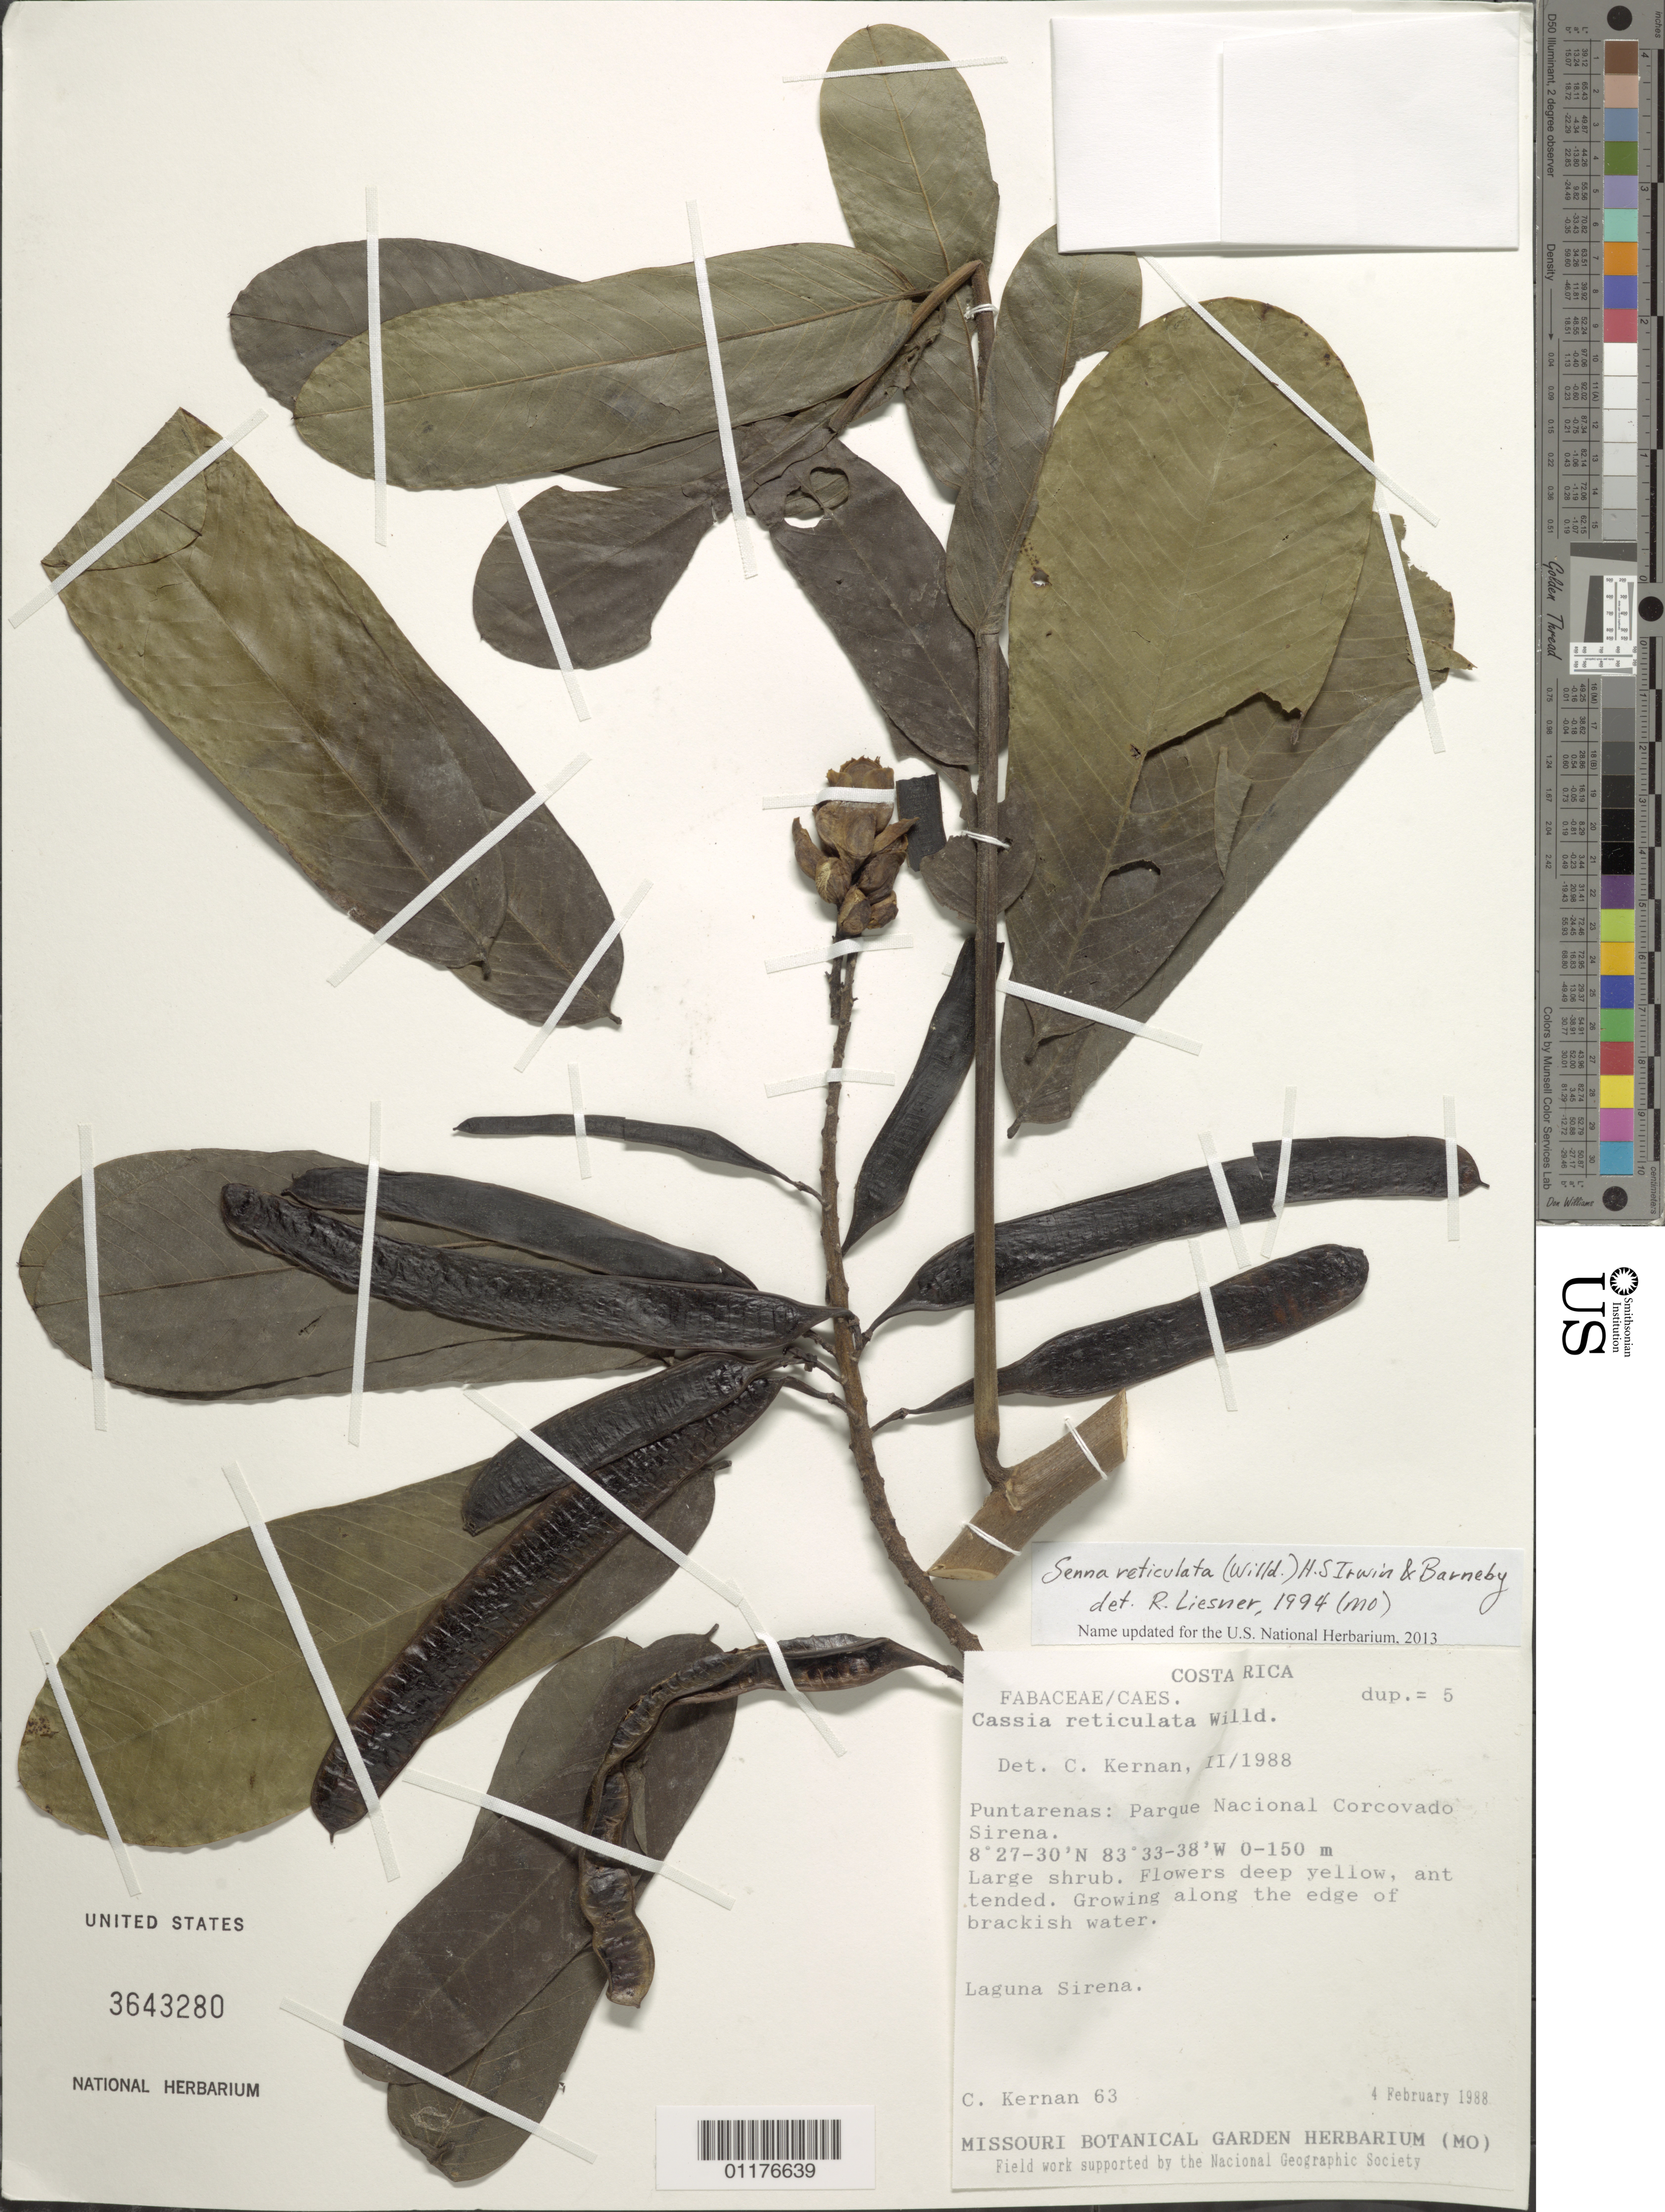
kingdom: Plantae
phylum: Tracheophyta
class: Magnoliopsida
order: Fabales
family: Fabaceae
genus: Senna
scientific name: Senna reticulata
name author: (Willd.) H.S. Irwin & Barneby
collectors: C. Kernan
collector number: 63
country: Costa Rica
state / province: Puntarenas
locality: Parque Nacional Corcovado Sirena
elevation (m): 0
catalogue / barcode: US 3643280